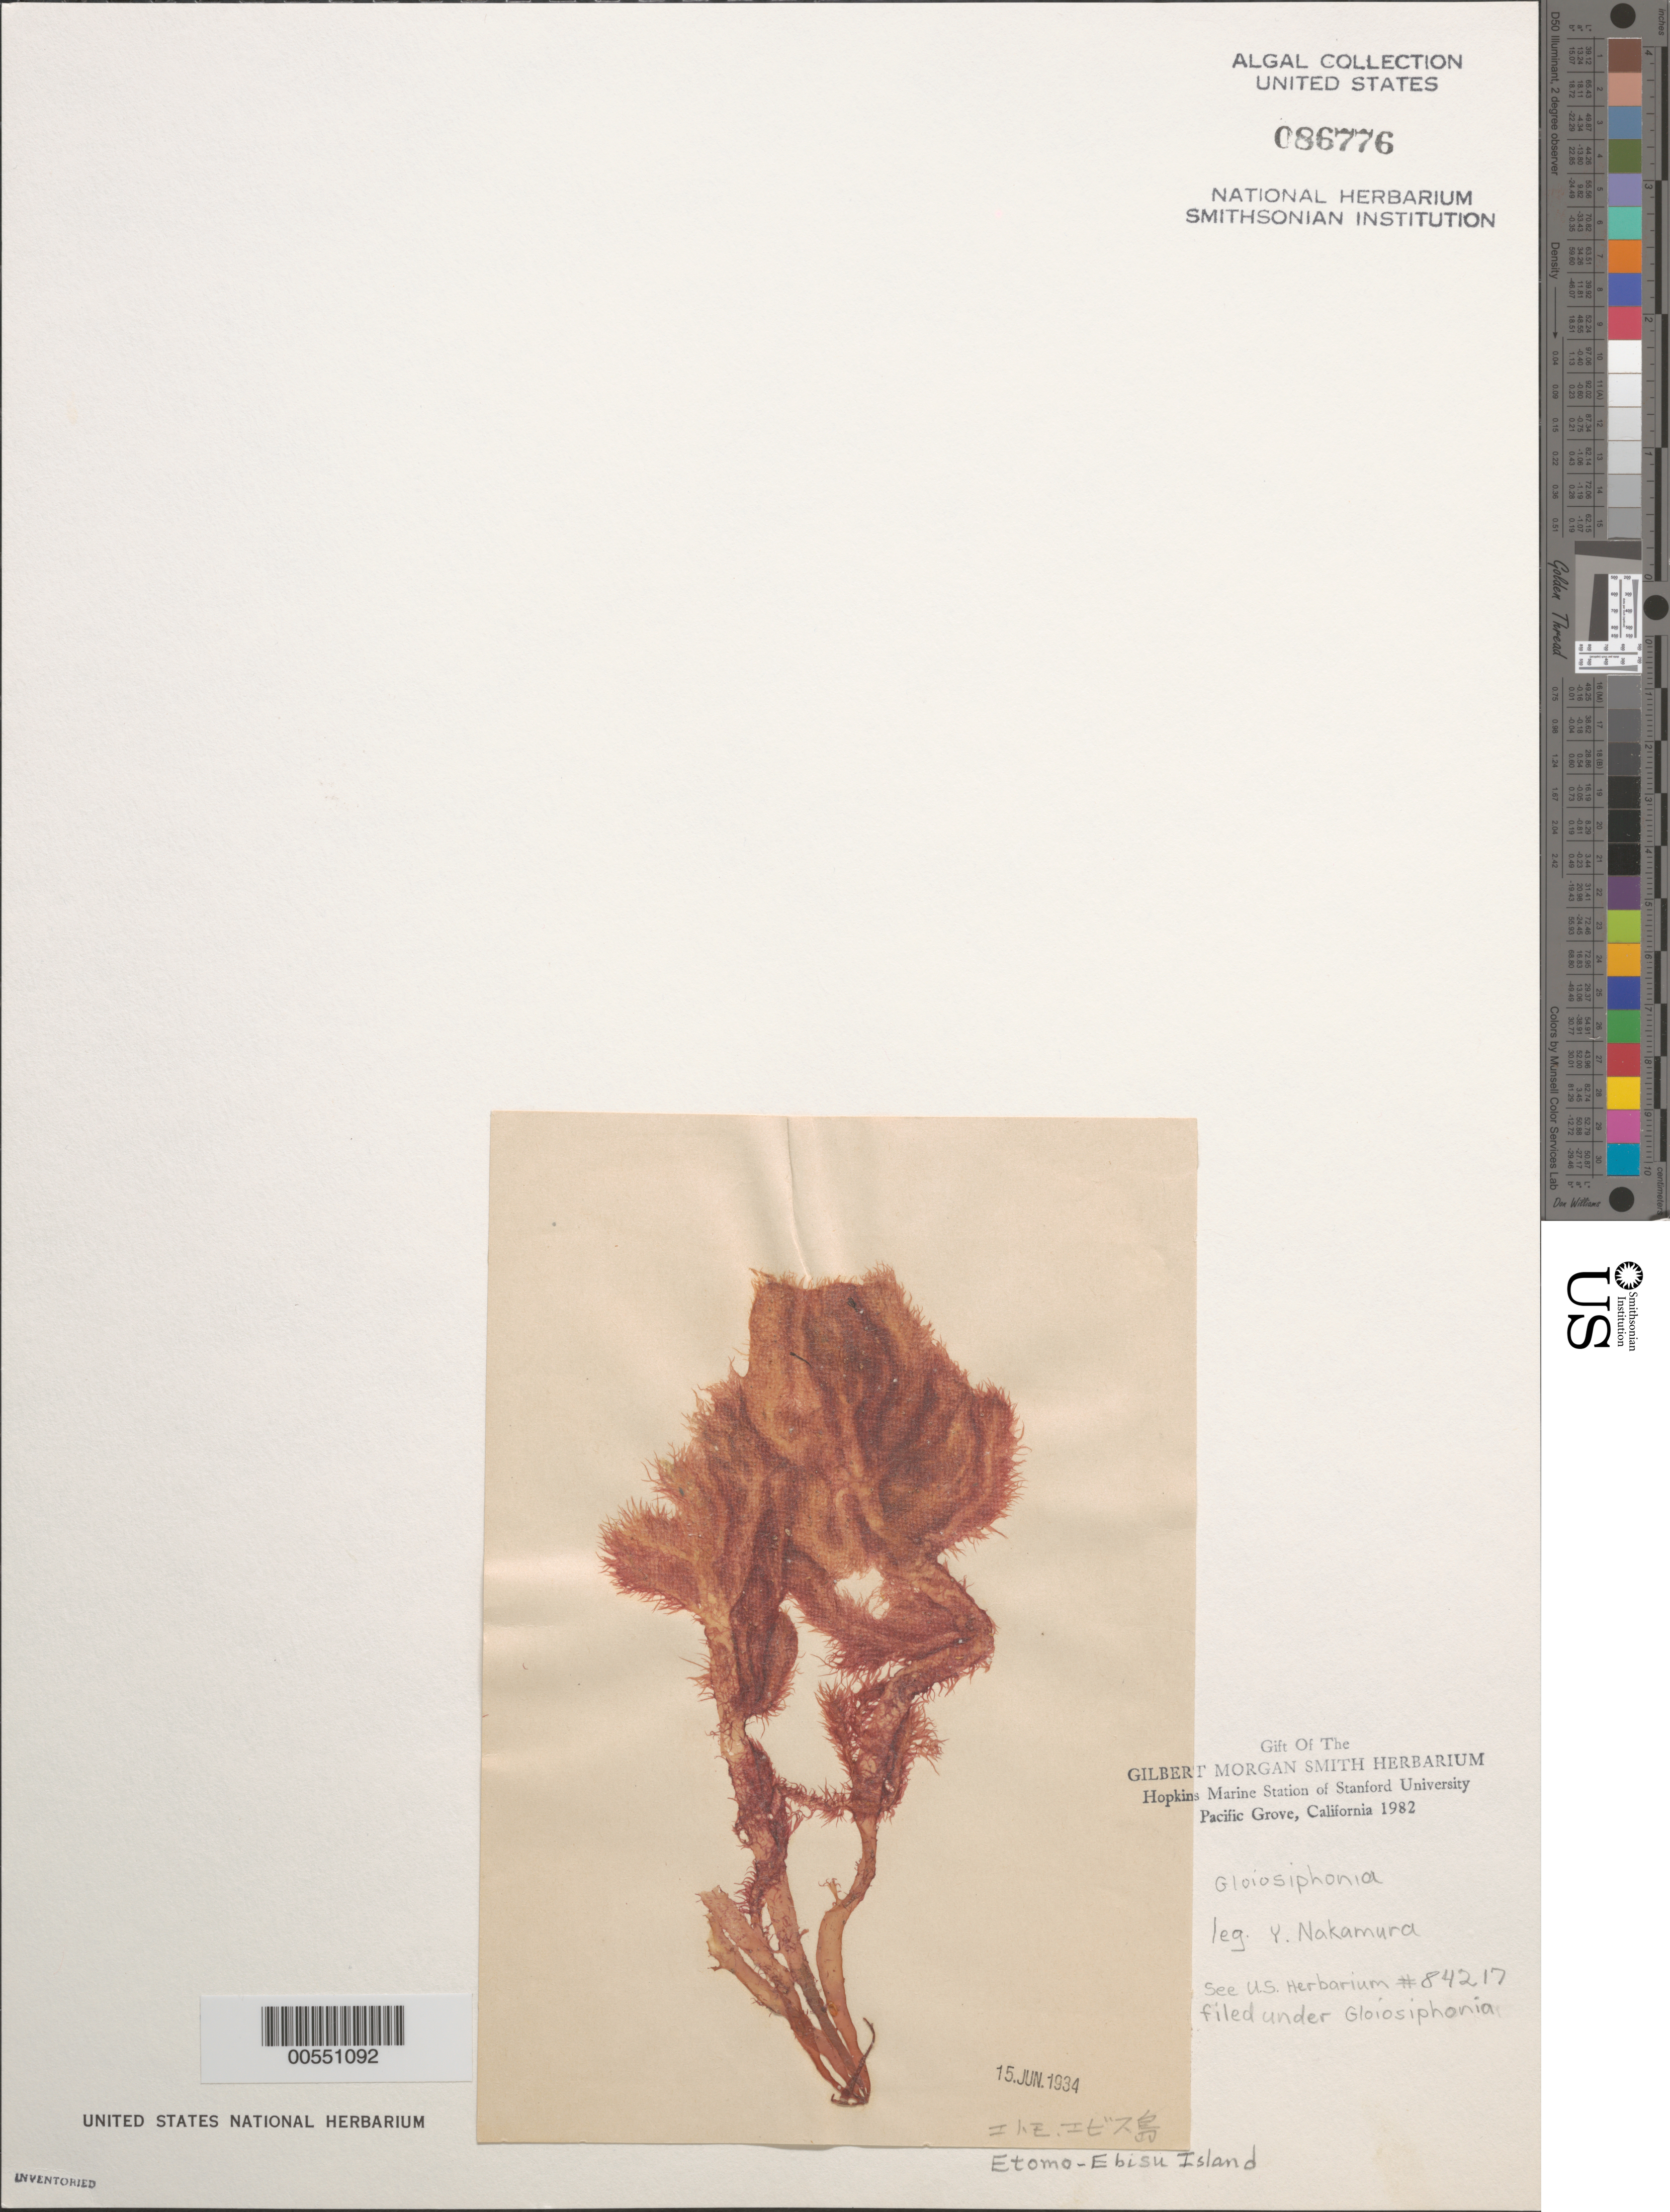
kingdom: Plantae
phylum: Rhodophyta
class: Florideophyceae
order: Gigartinales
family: Gloiosiphoniaceae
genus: Gloiosiphonia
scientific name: Gloiosiphonia sp.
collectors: Y. Nakamura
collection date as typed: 15 Jun 1934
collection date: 1934-06-15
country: Japan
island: Etomo-ebisu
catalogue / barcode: US 86776